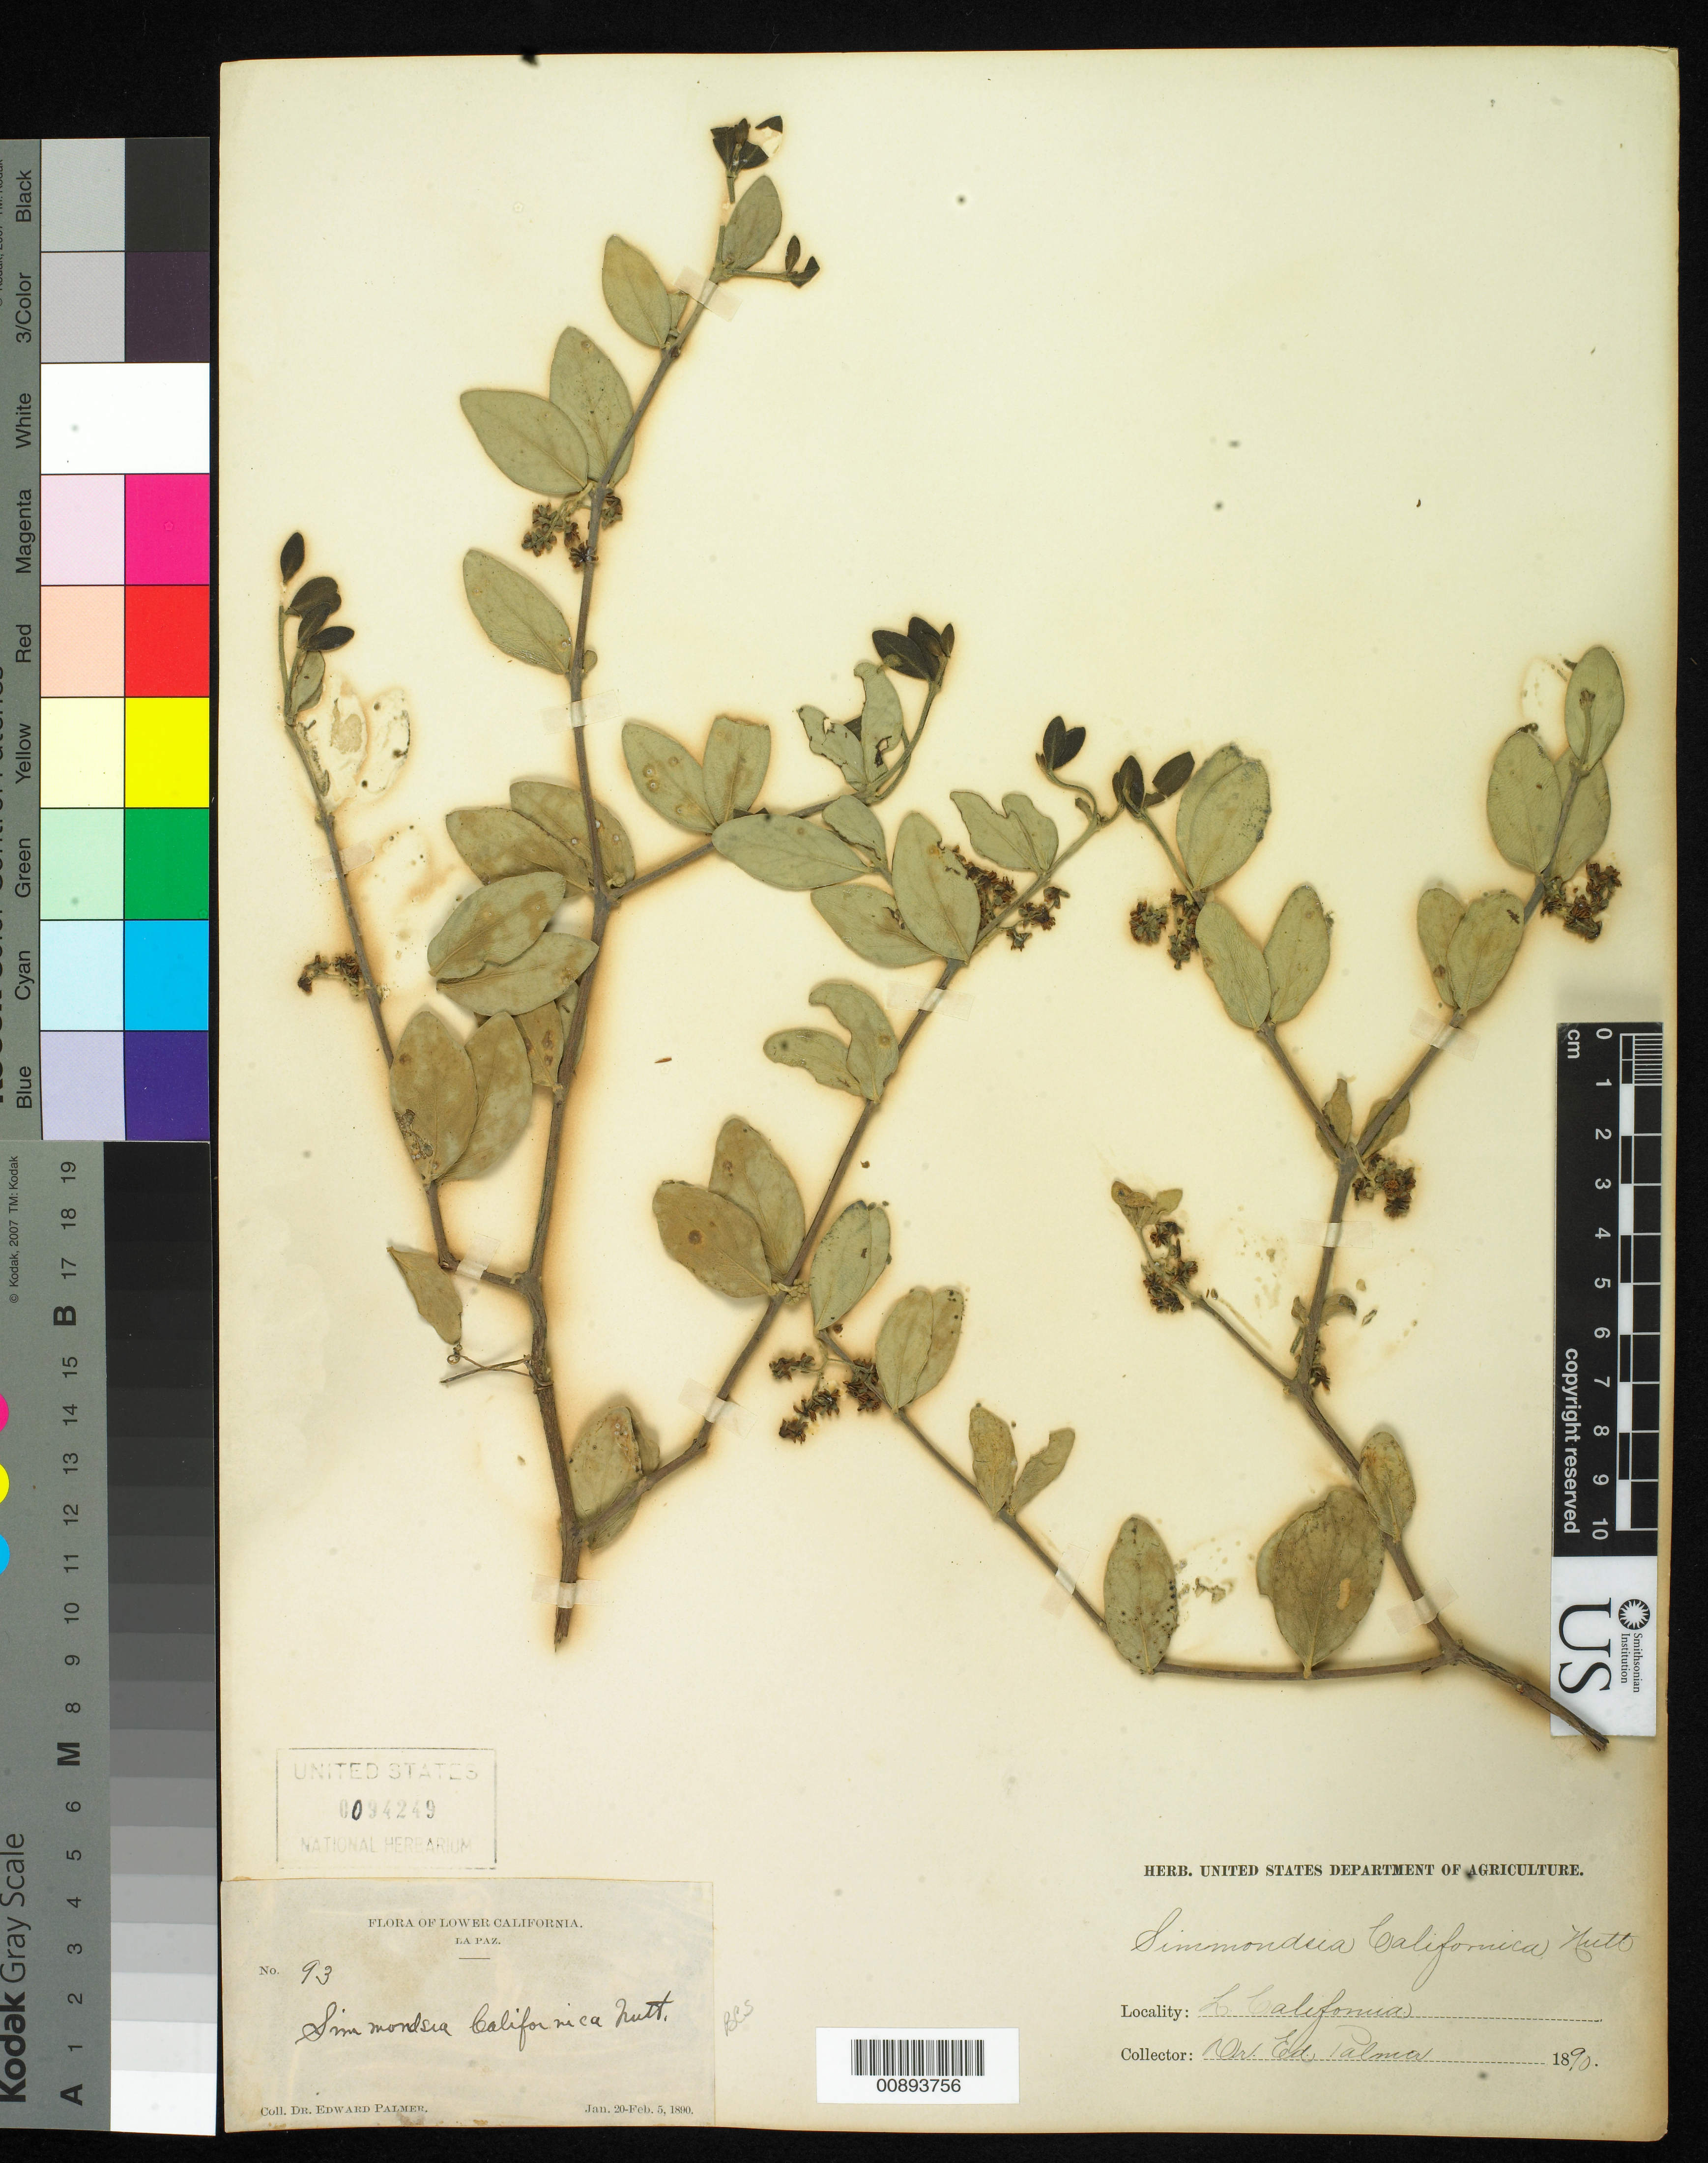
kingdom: Plantae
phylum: Tracheophyta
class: Magnoliopsida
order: Caryophyllales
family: Simmondsiaceae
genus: Simmondsia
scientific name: Simmondsia chinensis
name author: (Link) C.K. Schneid.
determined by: Strong, Mark T., (BOT), Smithsonian Institution - National Museum of Natural History (UNITED STATES)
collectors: E. Palmer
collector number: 93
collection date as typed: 20 Jan 1890 to 05 Feb 1890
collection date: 1890-01-20/1890-02-05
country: Mexico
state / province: Baja California Sur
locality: La Paz, Baja California Sur.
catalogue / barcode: US 94249